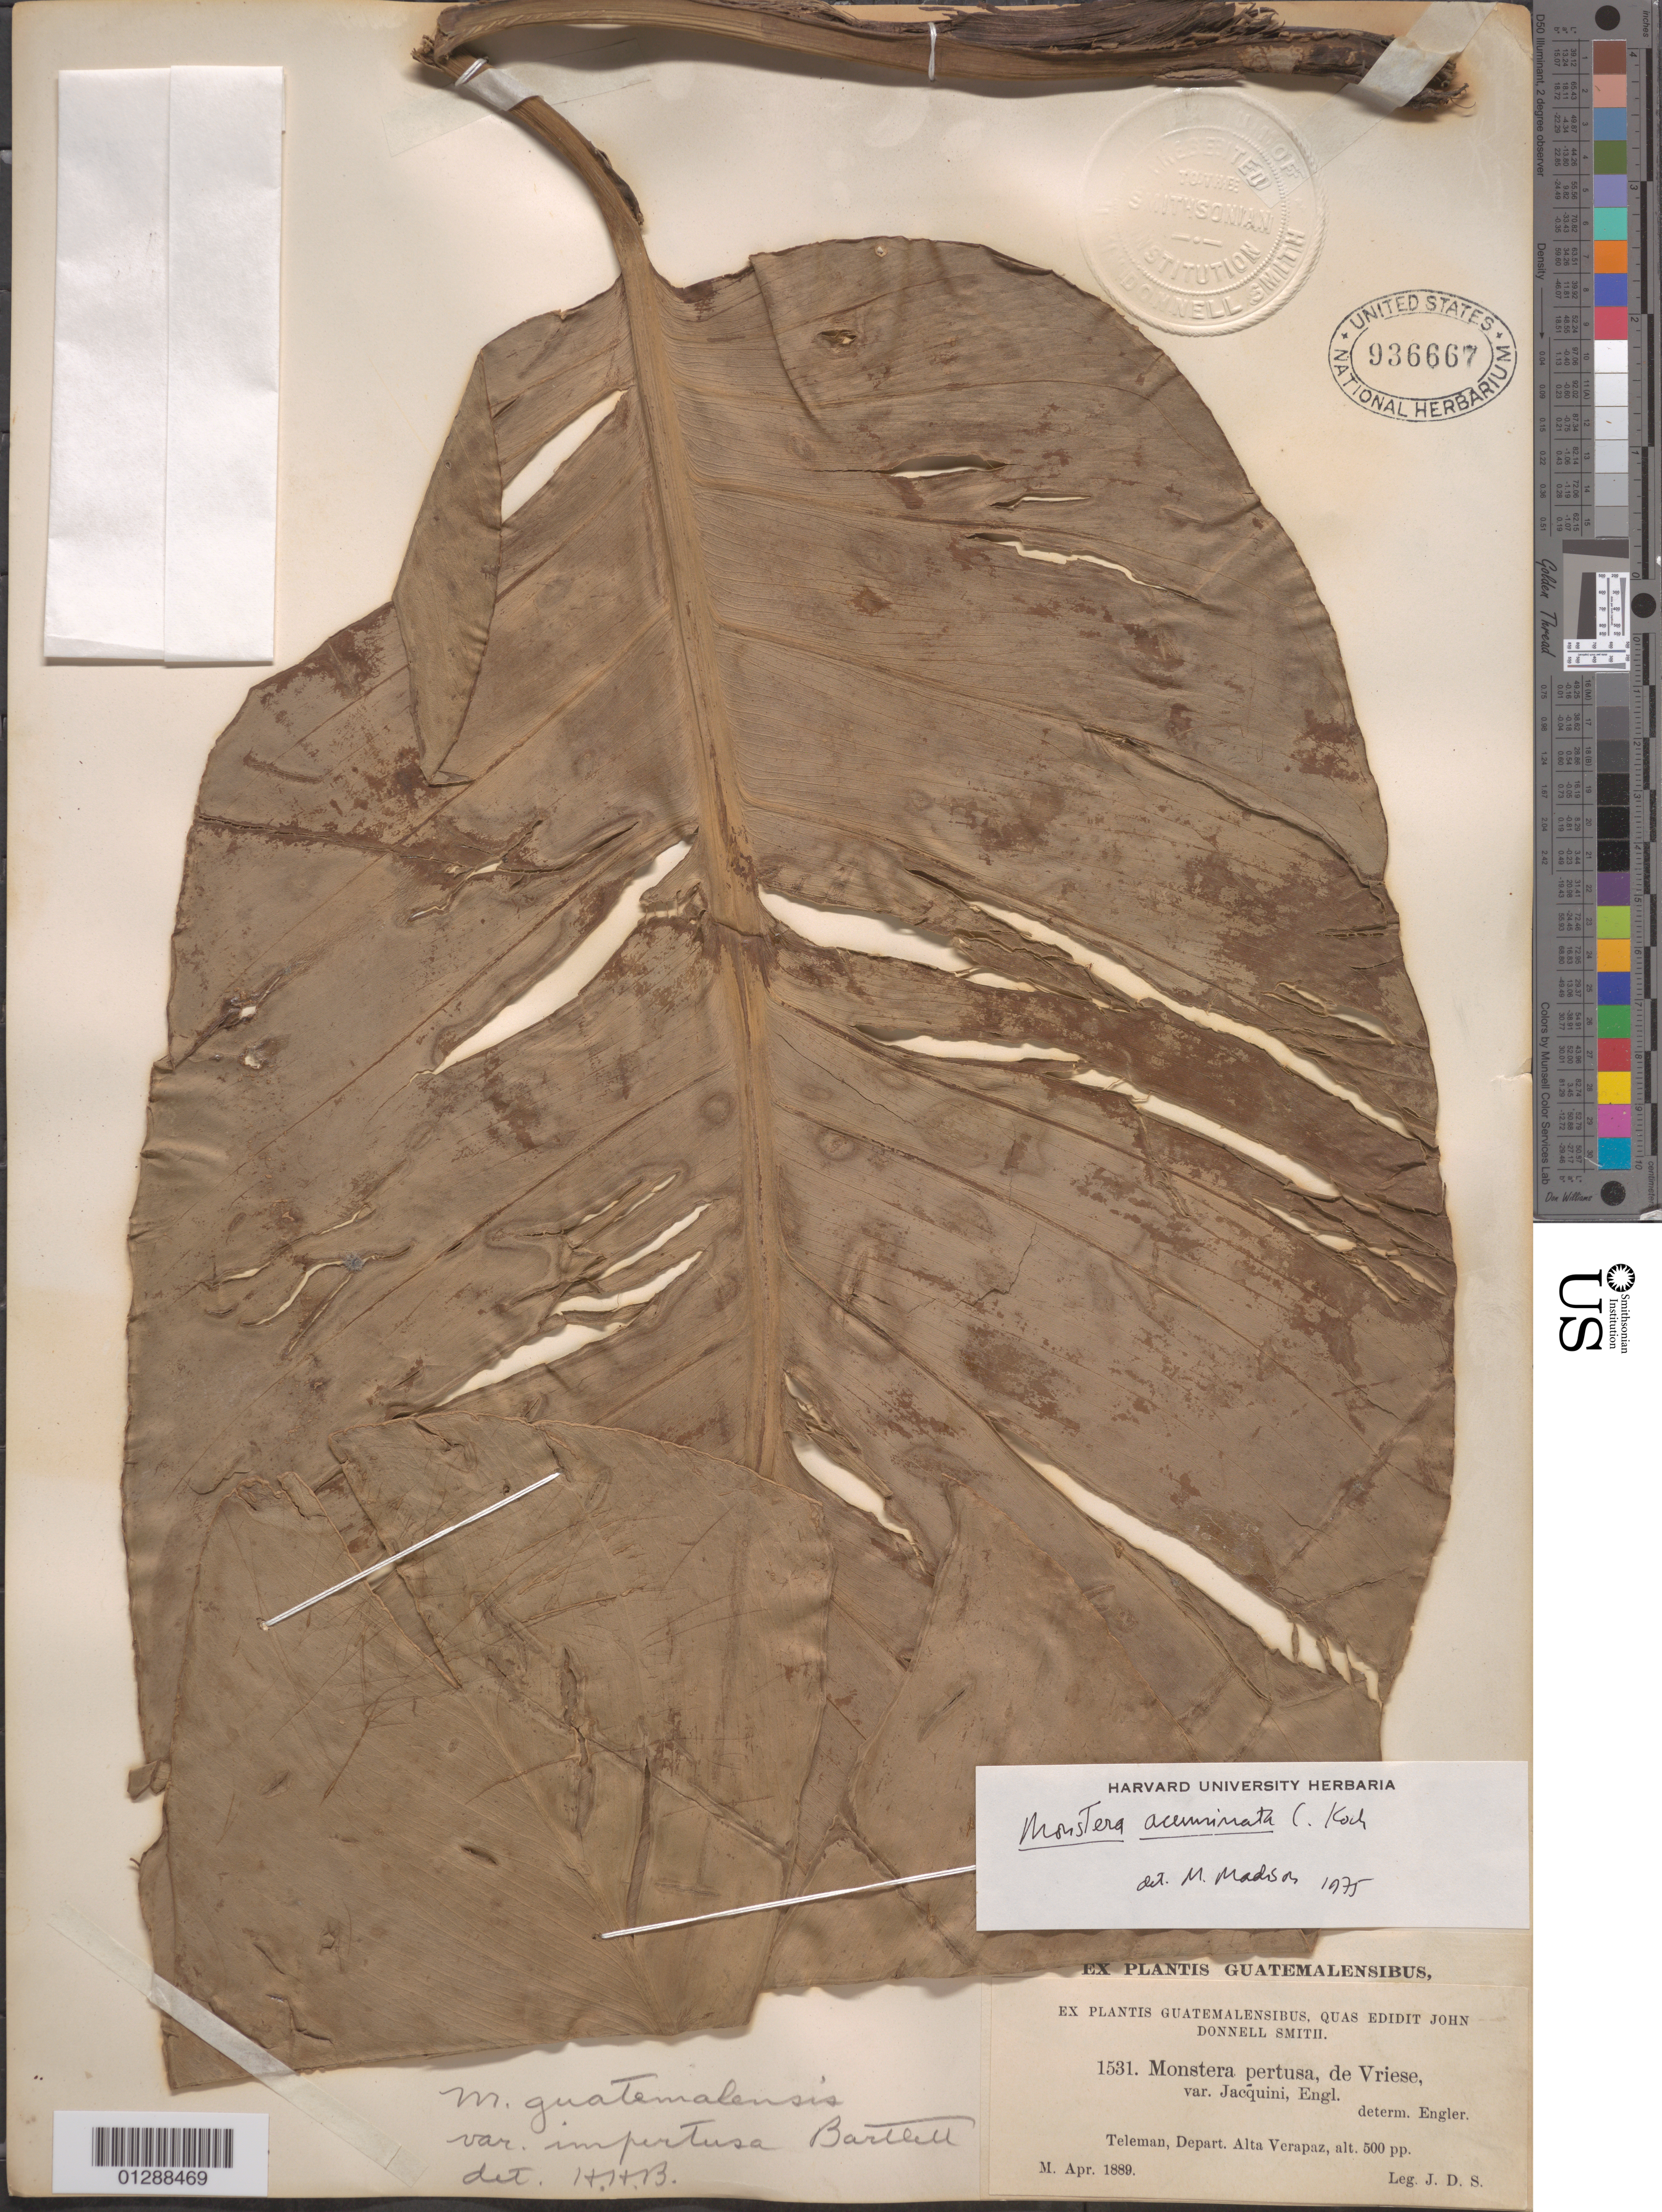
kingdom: Plantae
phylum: Tracheophyta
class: Liliopsida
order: Alismatales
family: Araceae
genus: Monstera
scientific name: Monstera acuminata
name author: K. Koch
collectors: J. Donnell Smith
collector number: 1531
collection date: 1889-04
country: Guatemala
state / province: Alta Verapaz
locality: Teleman, Depart. Alta Verapaz.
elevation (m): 152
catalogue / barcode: US 936667